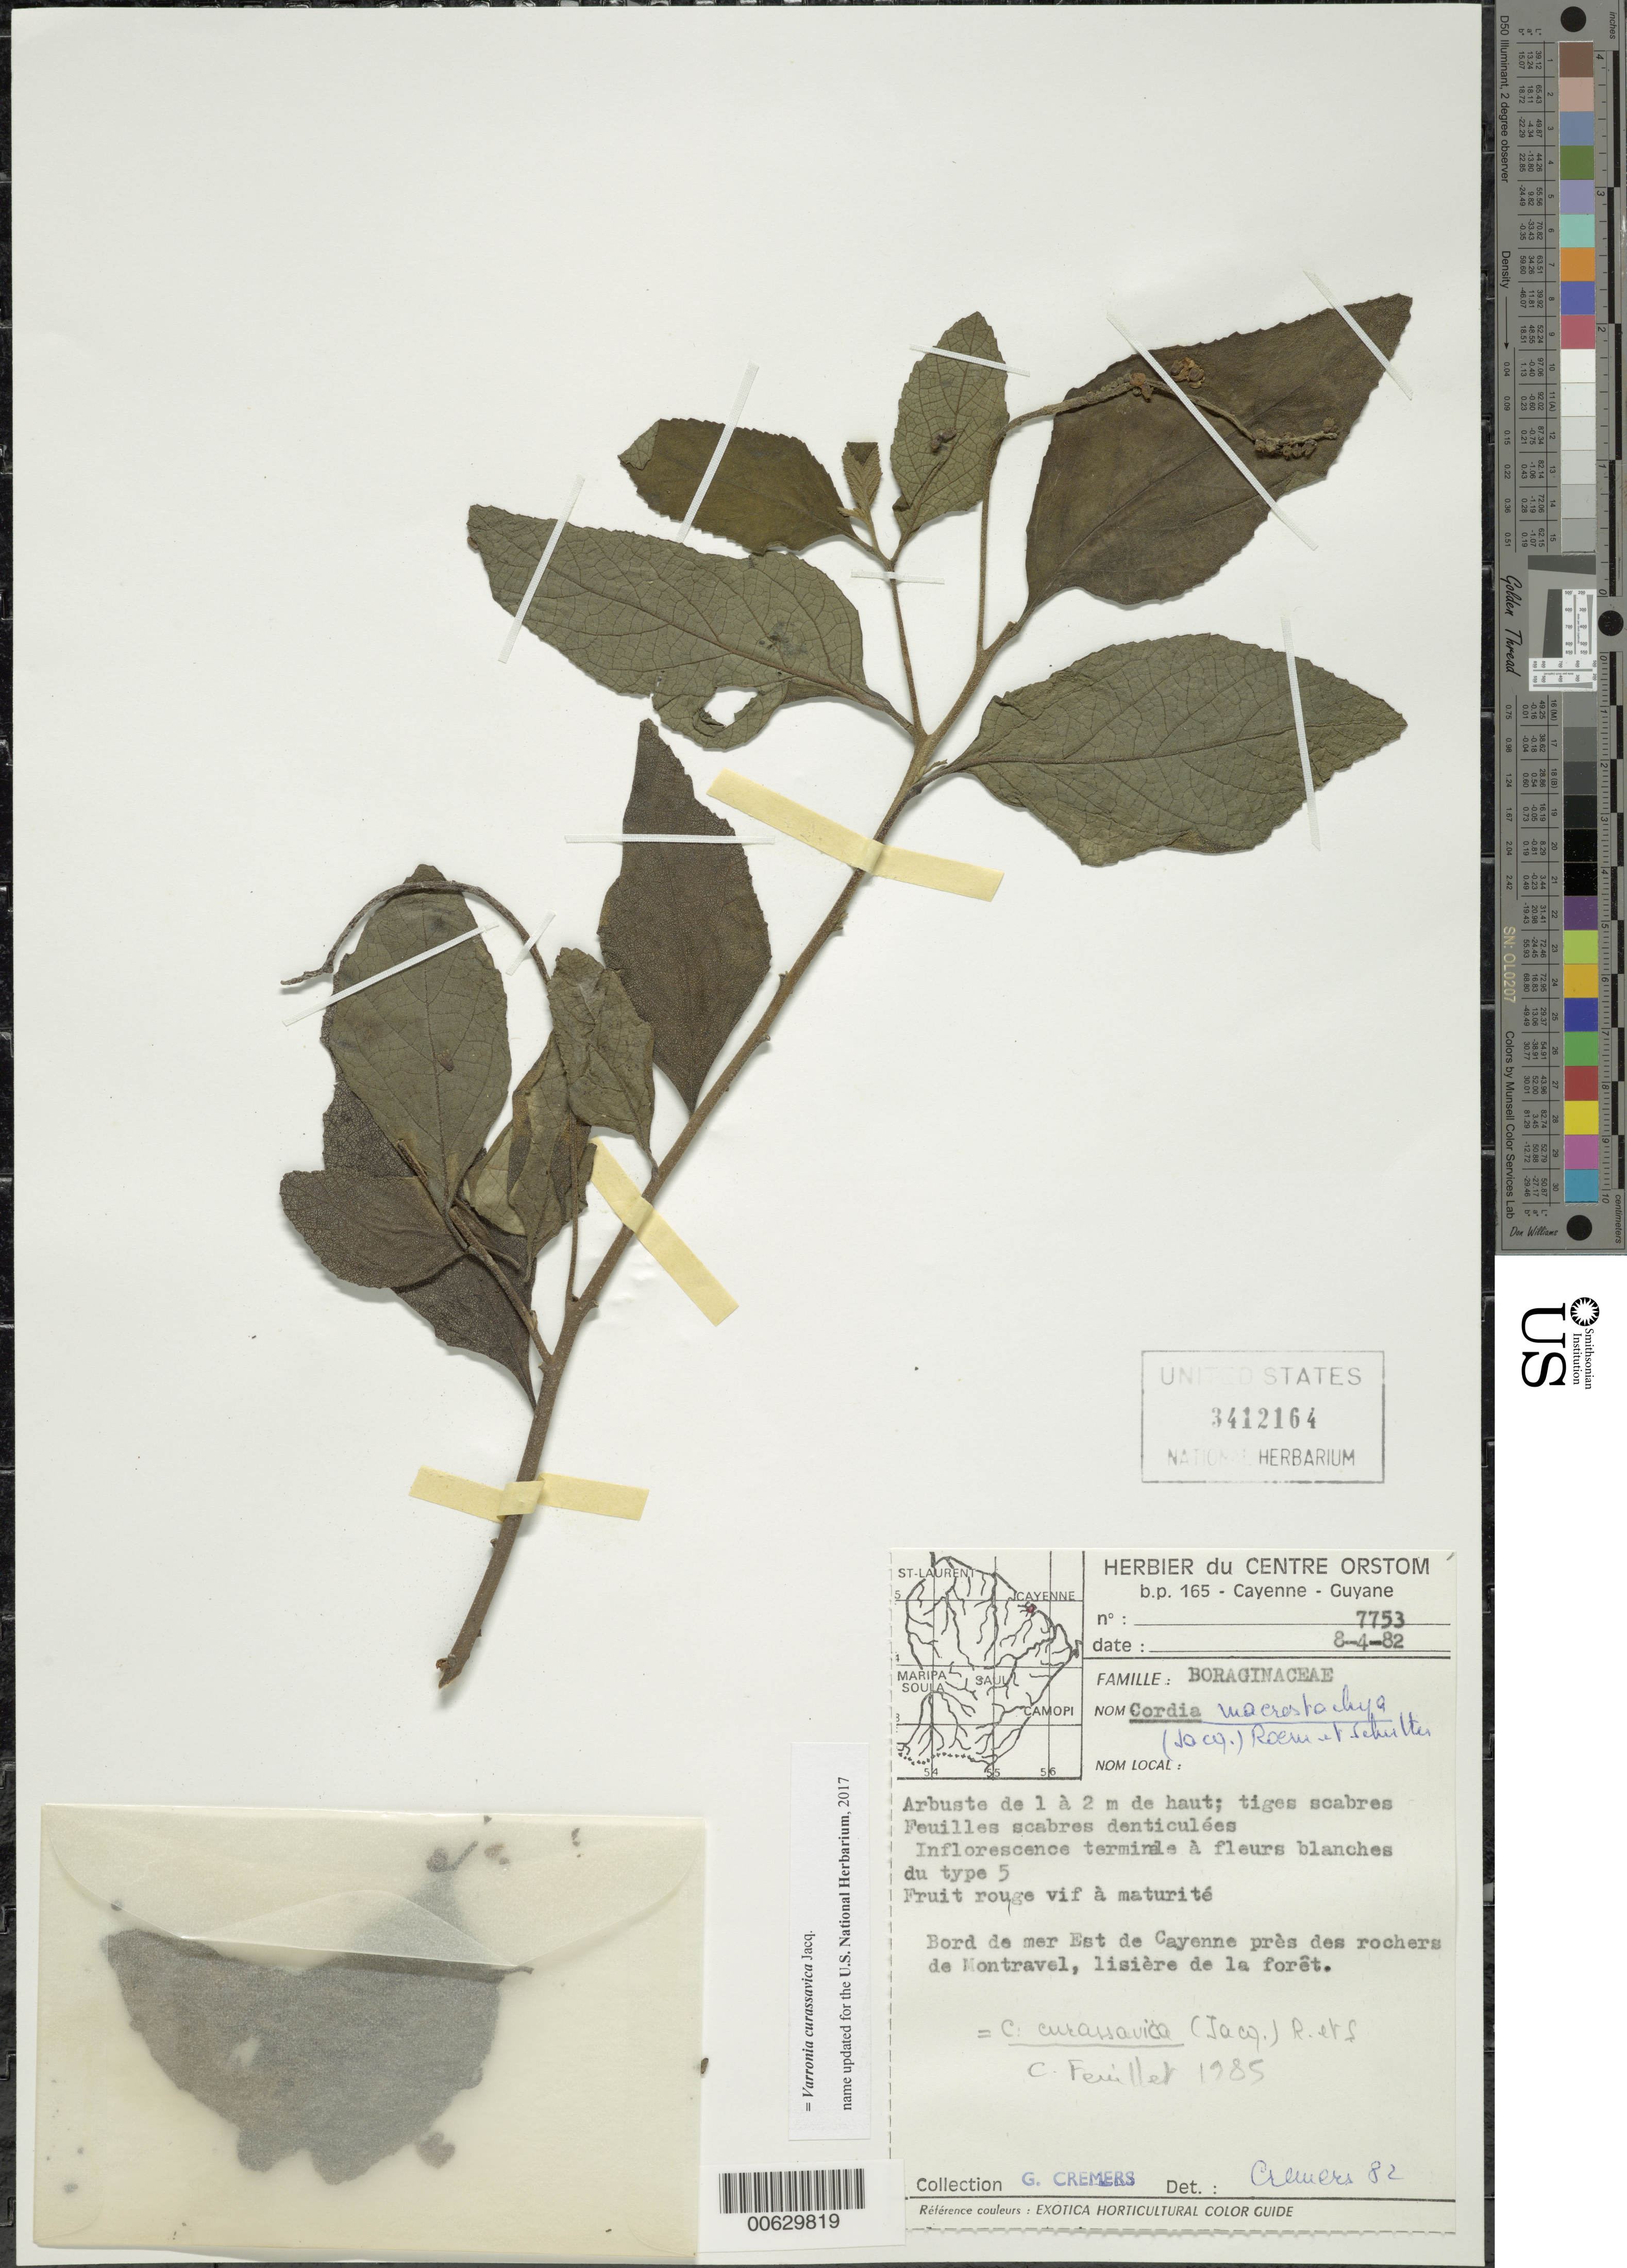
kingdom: Plantae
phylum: Tracheophyta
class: Magnoliopsida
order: Boraginales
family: Cordiaceae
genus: Varronia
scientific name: Varronia curassavica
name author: Jacq.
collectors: G. Cremers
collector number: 7753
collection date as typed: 8-Apr-82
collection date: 1982-04-08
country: French Guiana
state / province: Cayenne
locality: Cayenne, Est de, sur les rochers de Montravel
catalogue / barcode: US 3412164